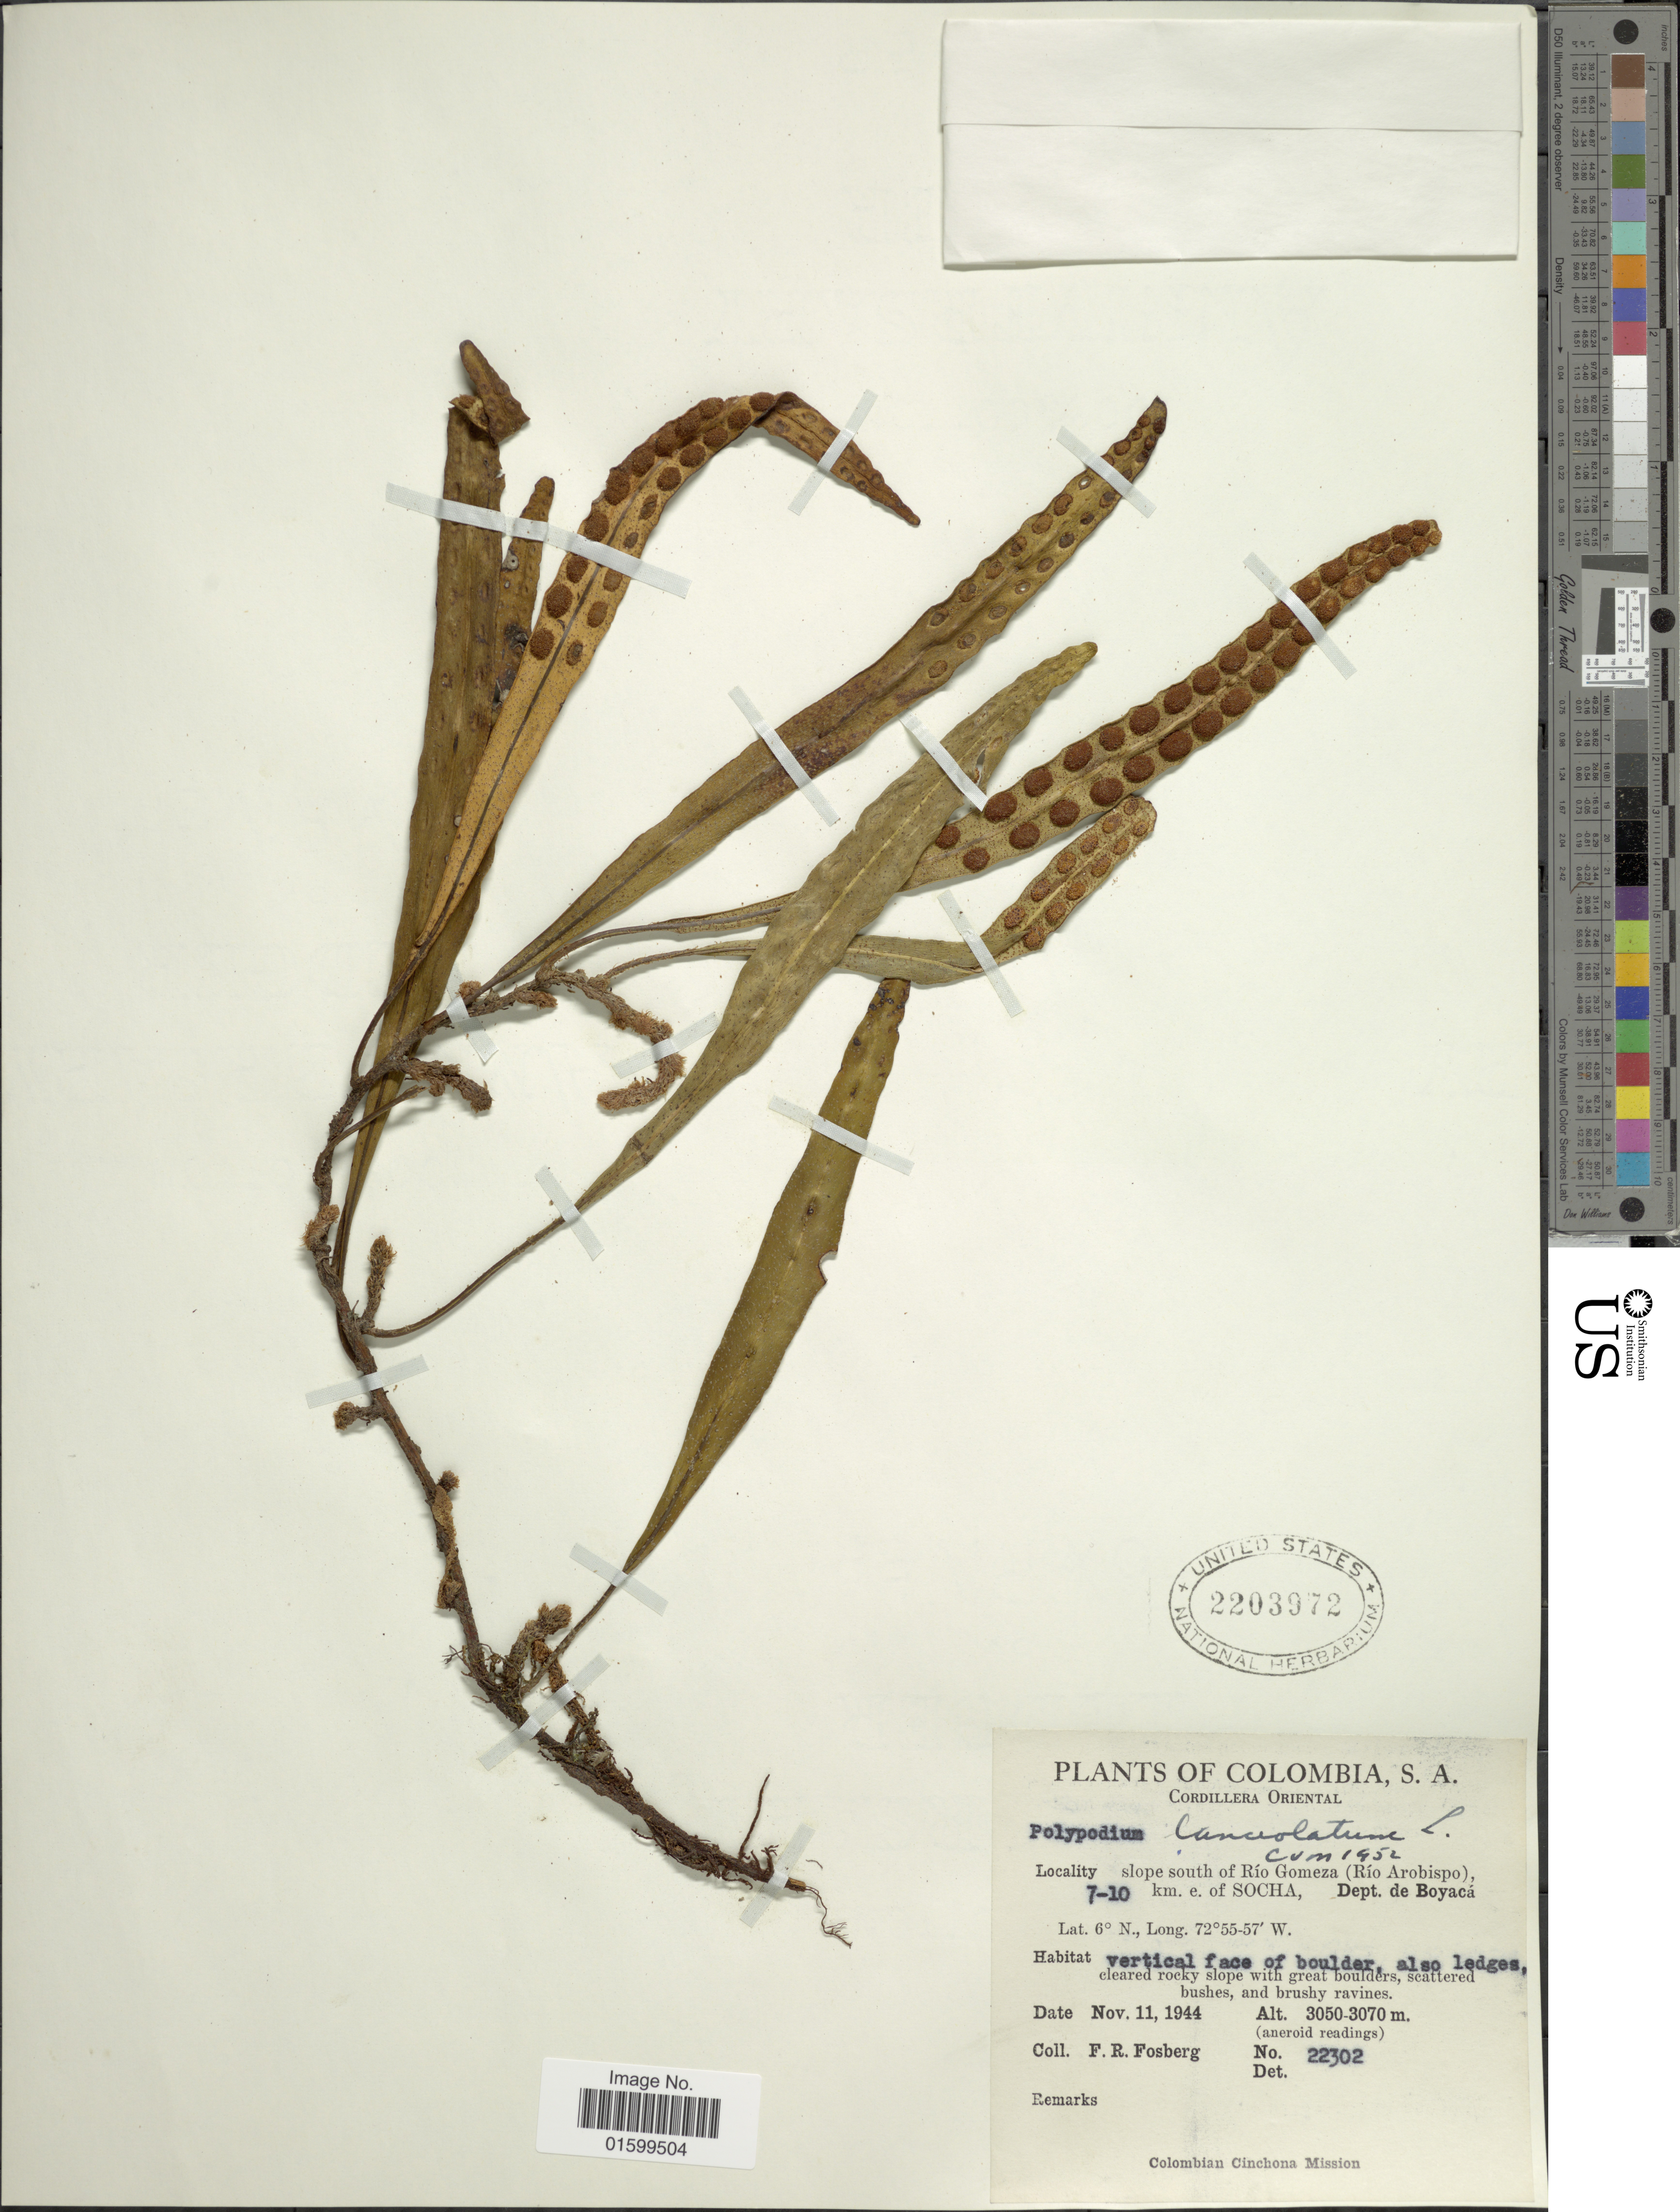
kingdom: Plantae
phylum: Tracheophyta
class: Polypodiopsida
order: Polypodiales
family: Polypodiaceae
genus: Pleopeltis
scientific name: Pleopeltis macrocarpa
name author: (Bory ex Willd.) Kaulf.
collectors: F. R. Fosberg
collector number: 22302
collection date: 1944-11-11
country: Colombia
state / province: Boyacá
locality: Colombia, S. A., slope south of Rio Gomeza (Rio Arobispo), 7-10 km e. of Socha, Dept. de Boyaca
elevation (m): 3050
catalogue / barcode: US 2203972